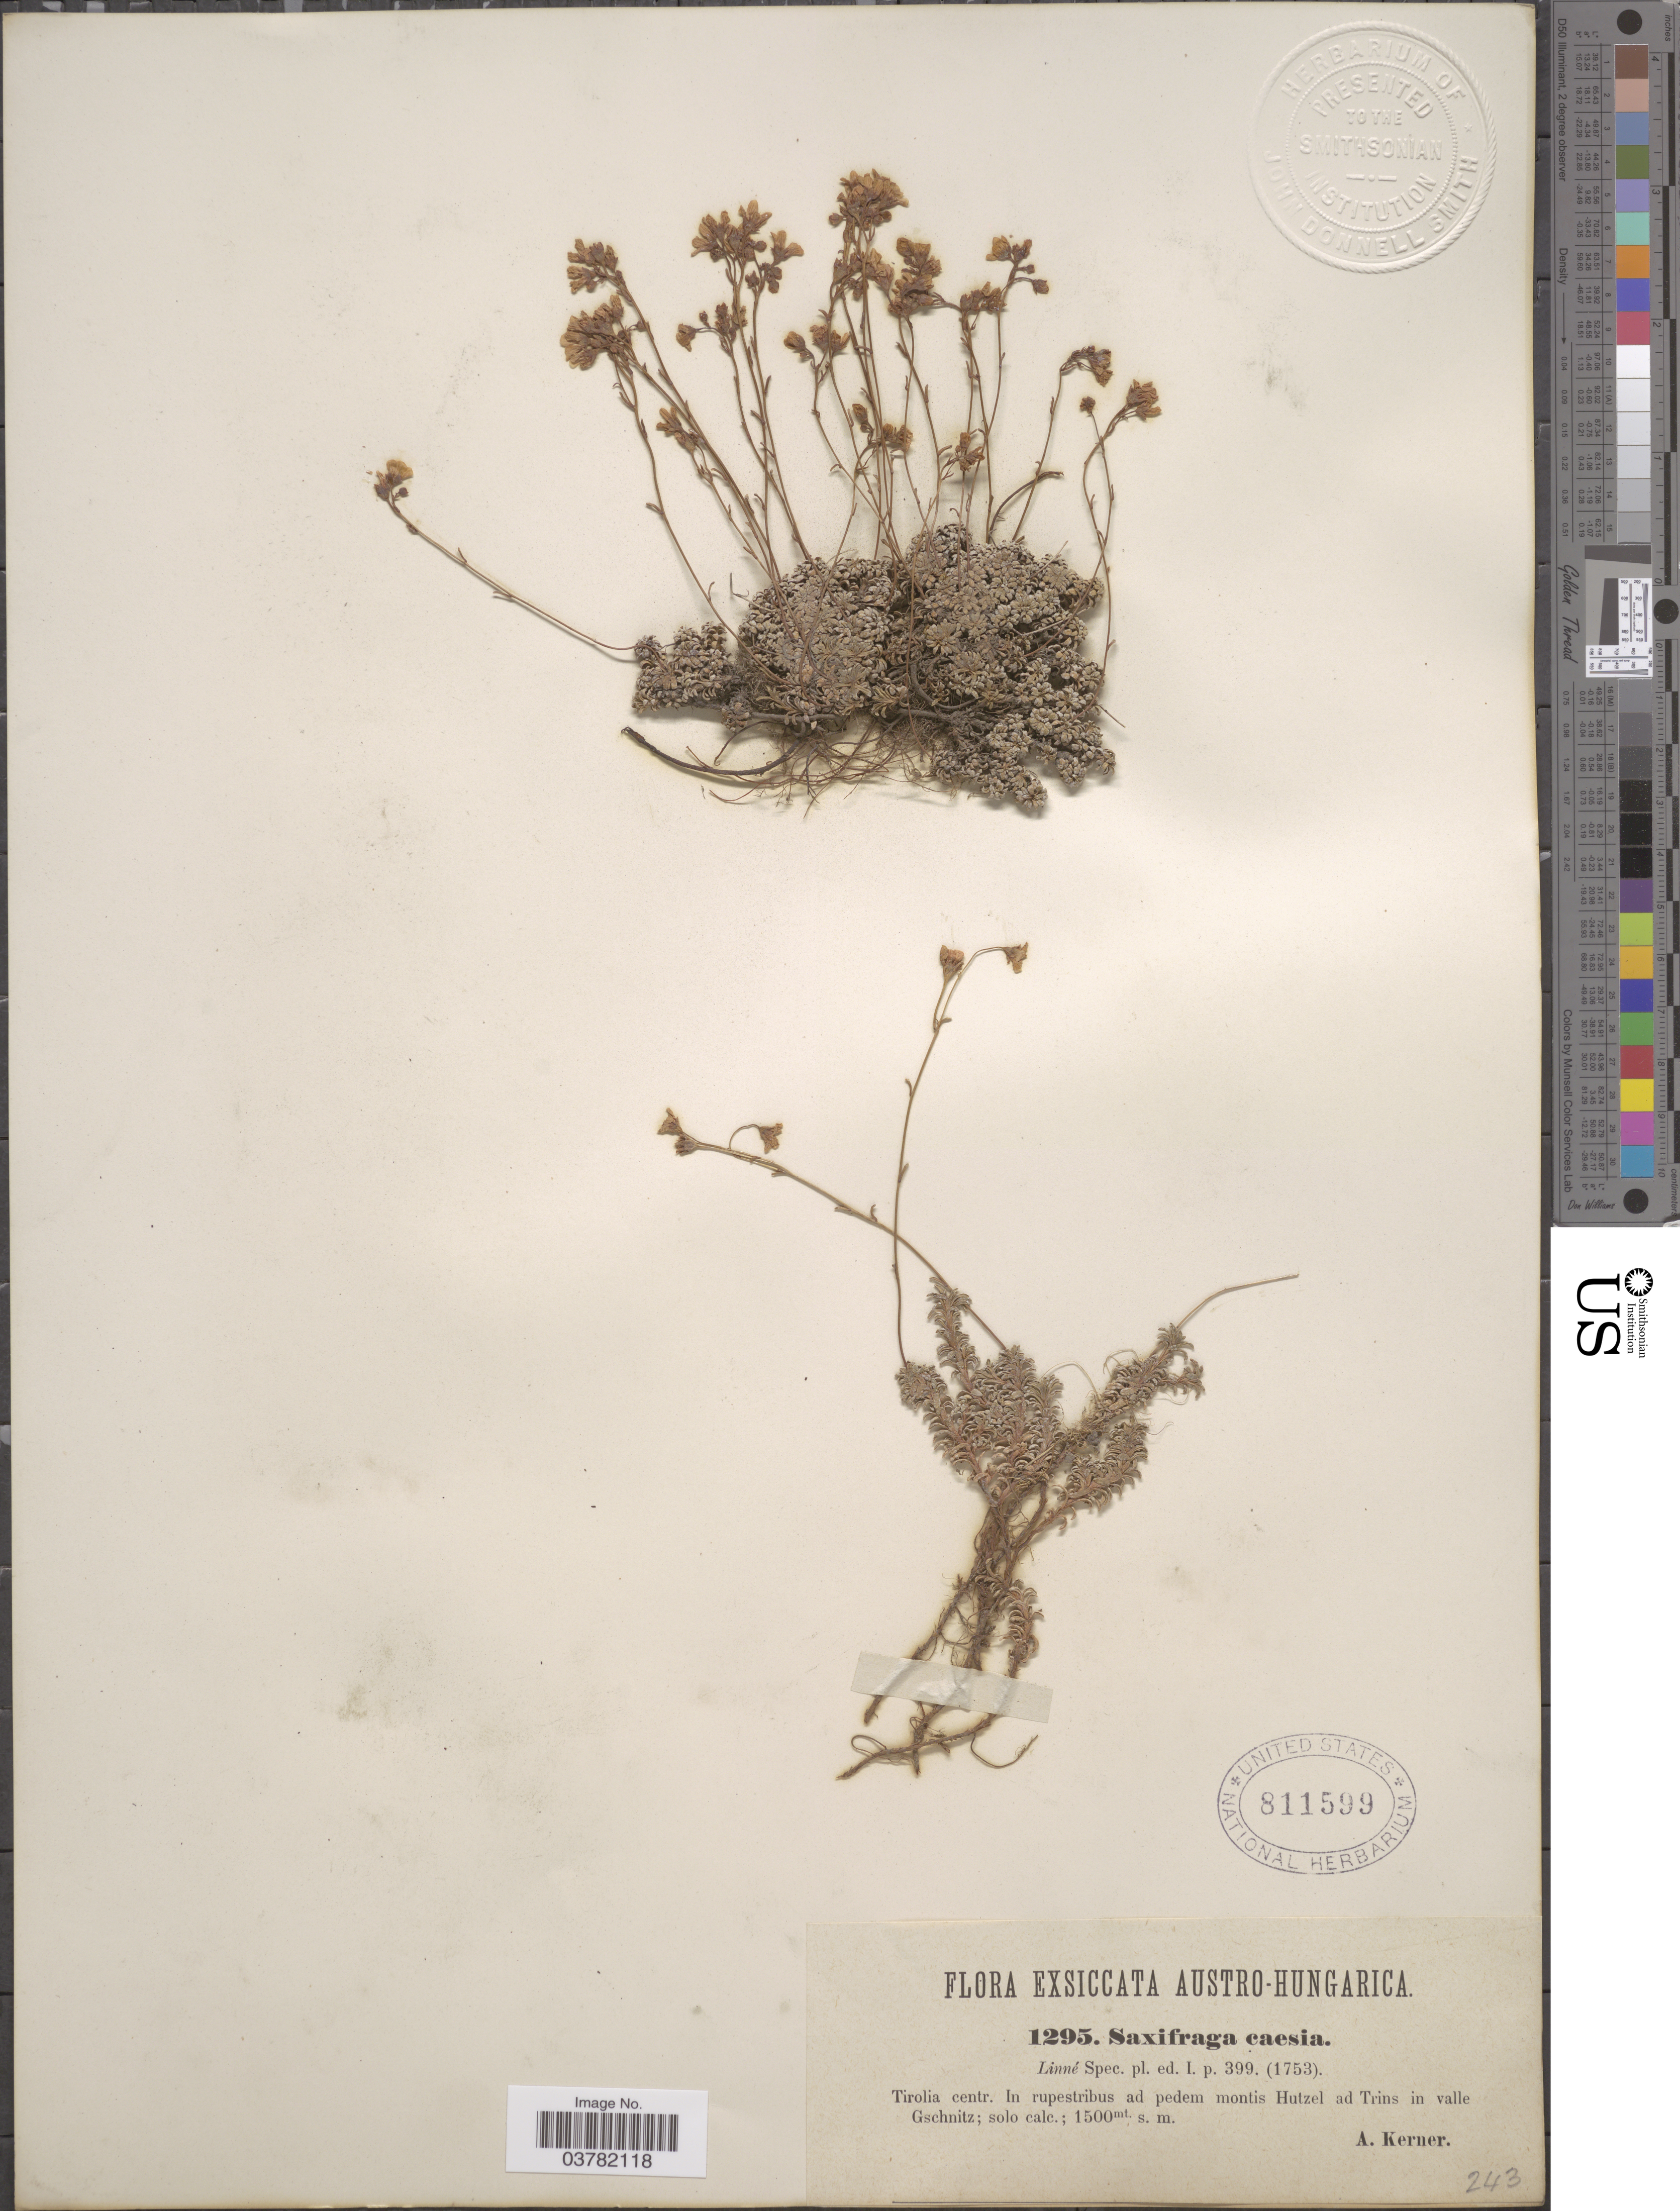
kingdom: Plantae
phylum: Tracheophyta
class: Magnoliopsida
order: Saxifragales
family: Saxifragaceae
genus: Saxifraga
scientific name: Saxifraga caesia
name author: L.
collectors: A. Kerner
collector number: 1295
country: Austria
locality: Austro-Hungarica. Tirolia centr. In rupestribus ad pedem montis Hutzel ad Trins in valle Gschnitz; solo calc.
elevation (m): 1500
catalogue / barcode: US 811599